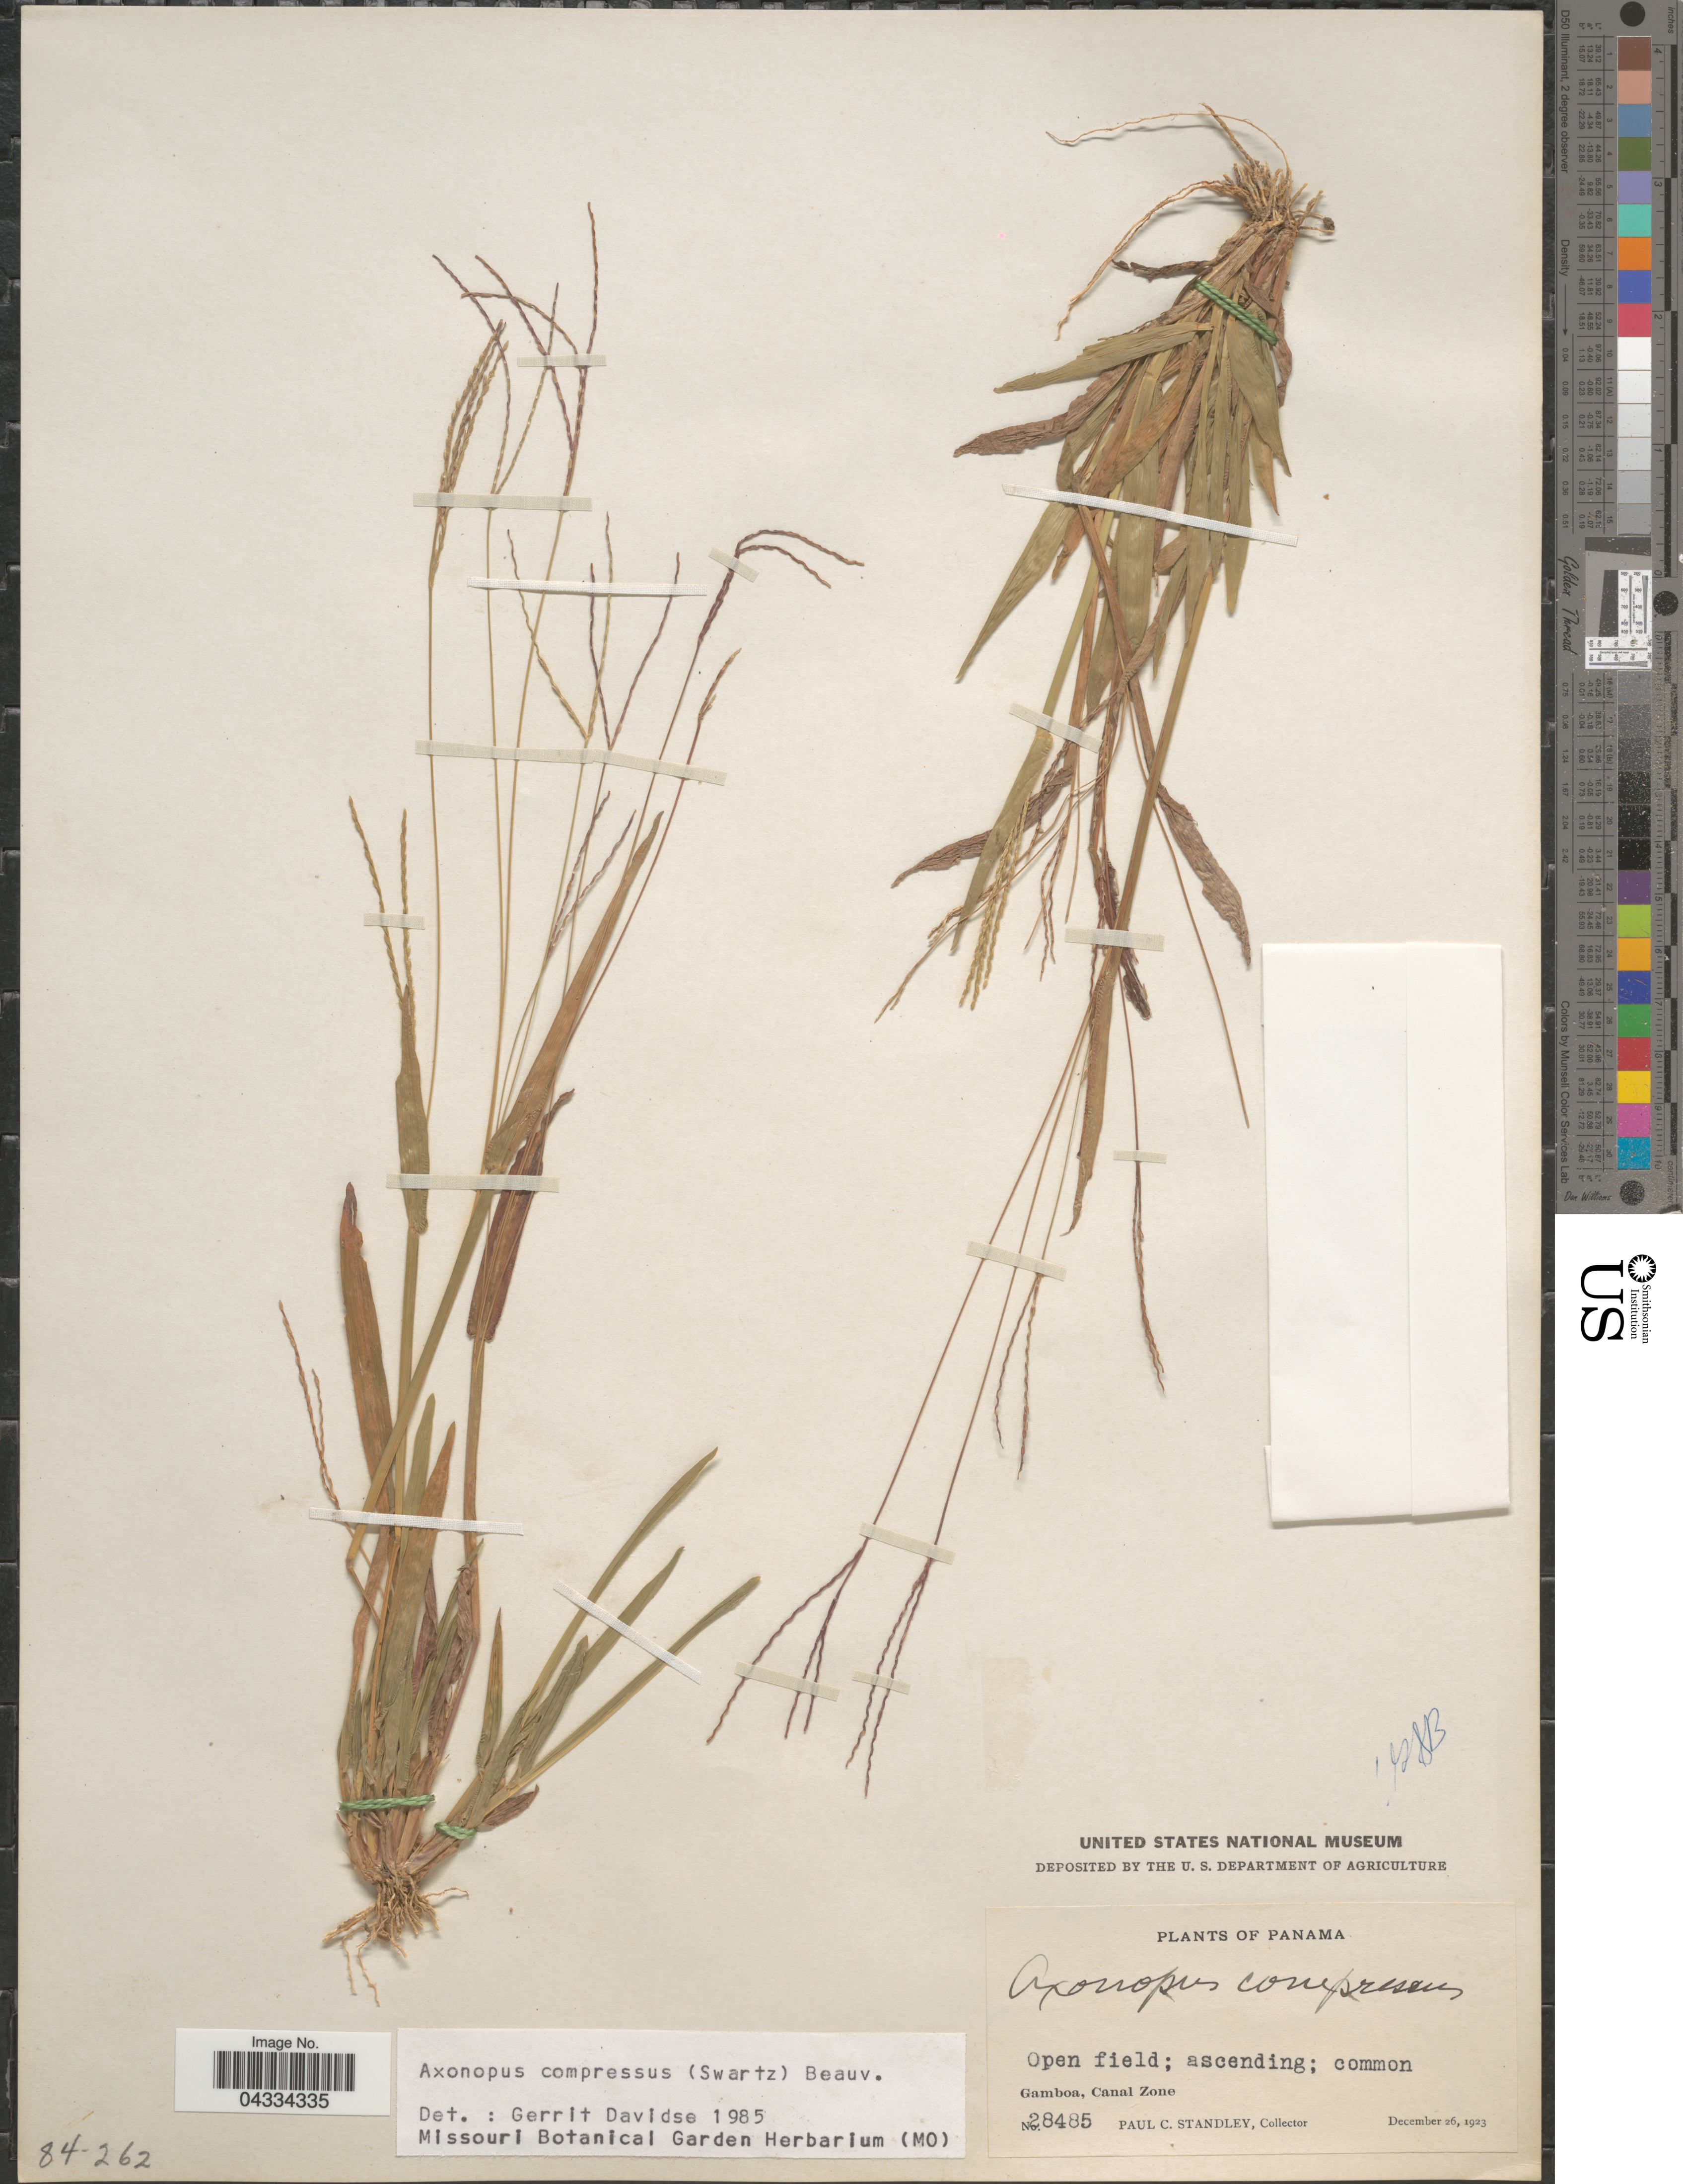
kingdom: Plantae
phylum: Tracheophyta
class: Liliopsida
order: Poales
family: Poaceae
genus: Axonopus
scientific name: Axonopus compressus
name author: (Sw.) P. Beauv.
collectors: P. C. Standley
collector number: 28485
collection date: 1923-12-26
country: Panama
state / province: Colón / Panamá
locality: Gamboa, Canal Zone.